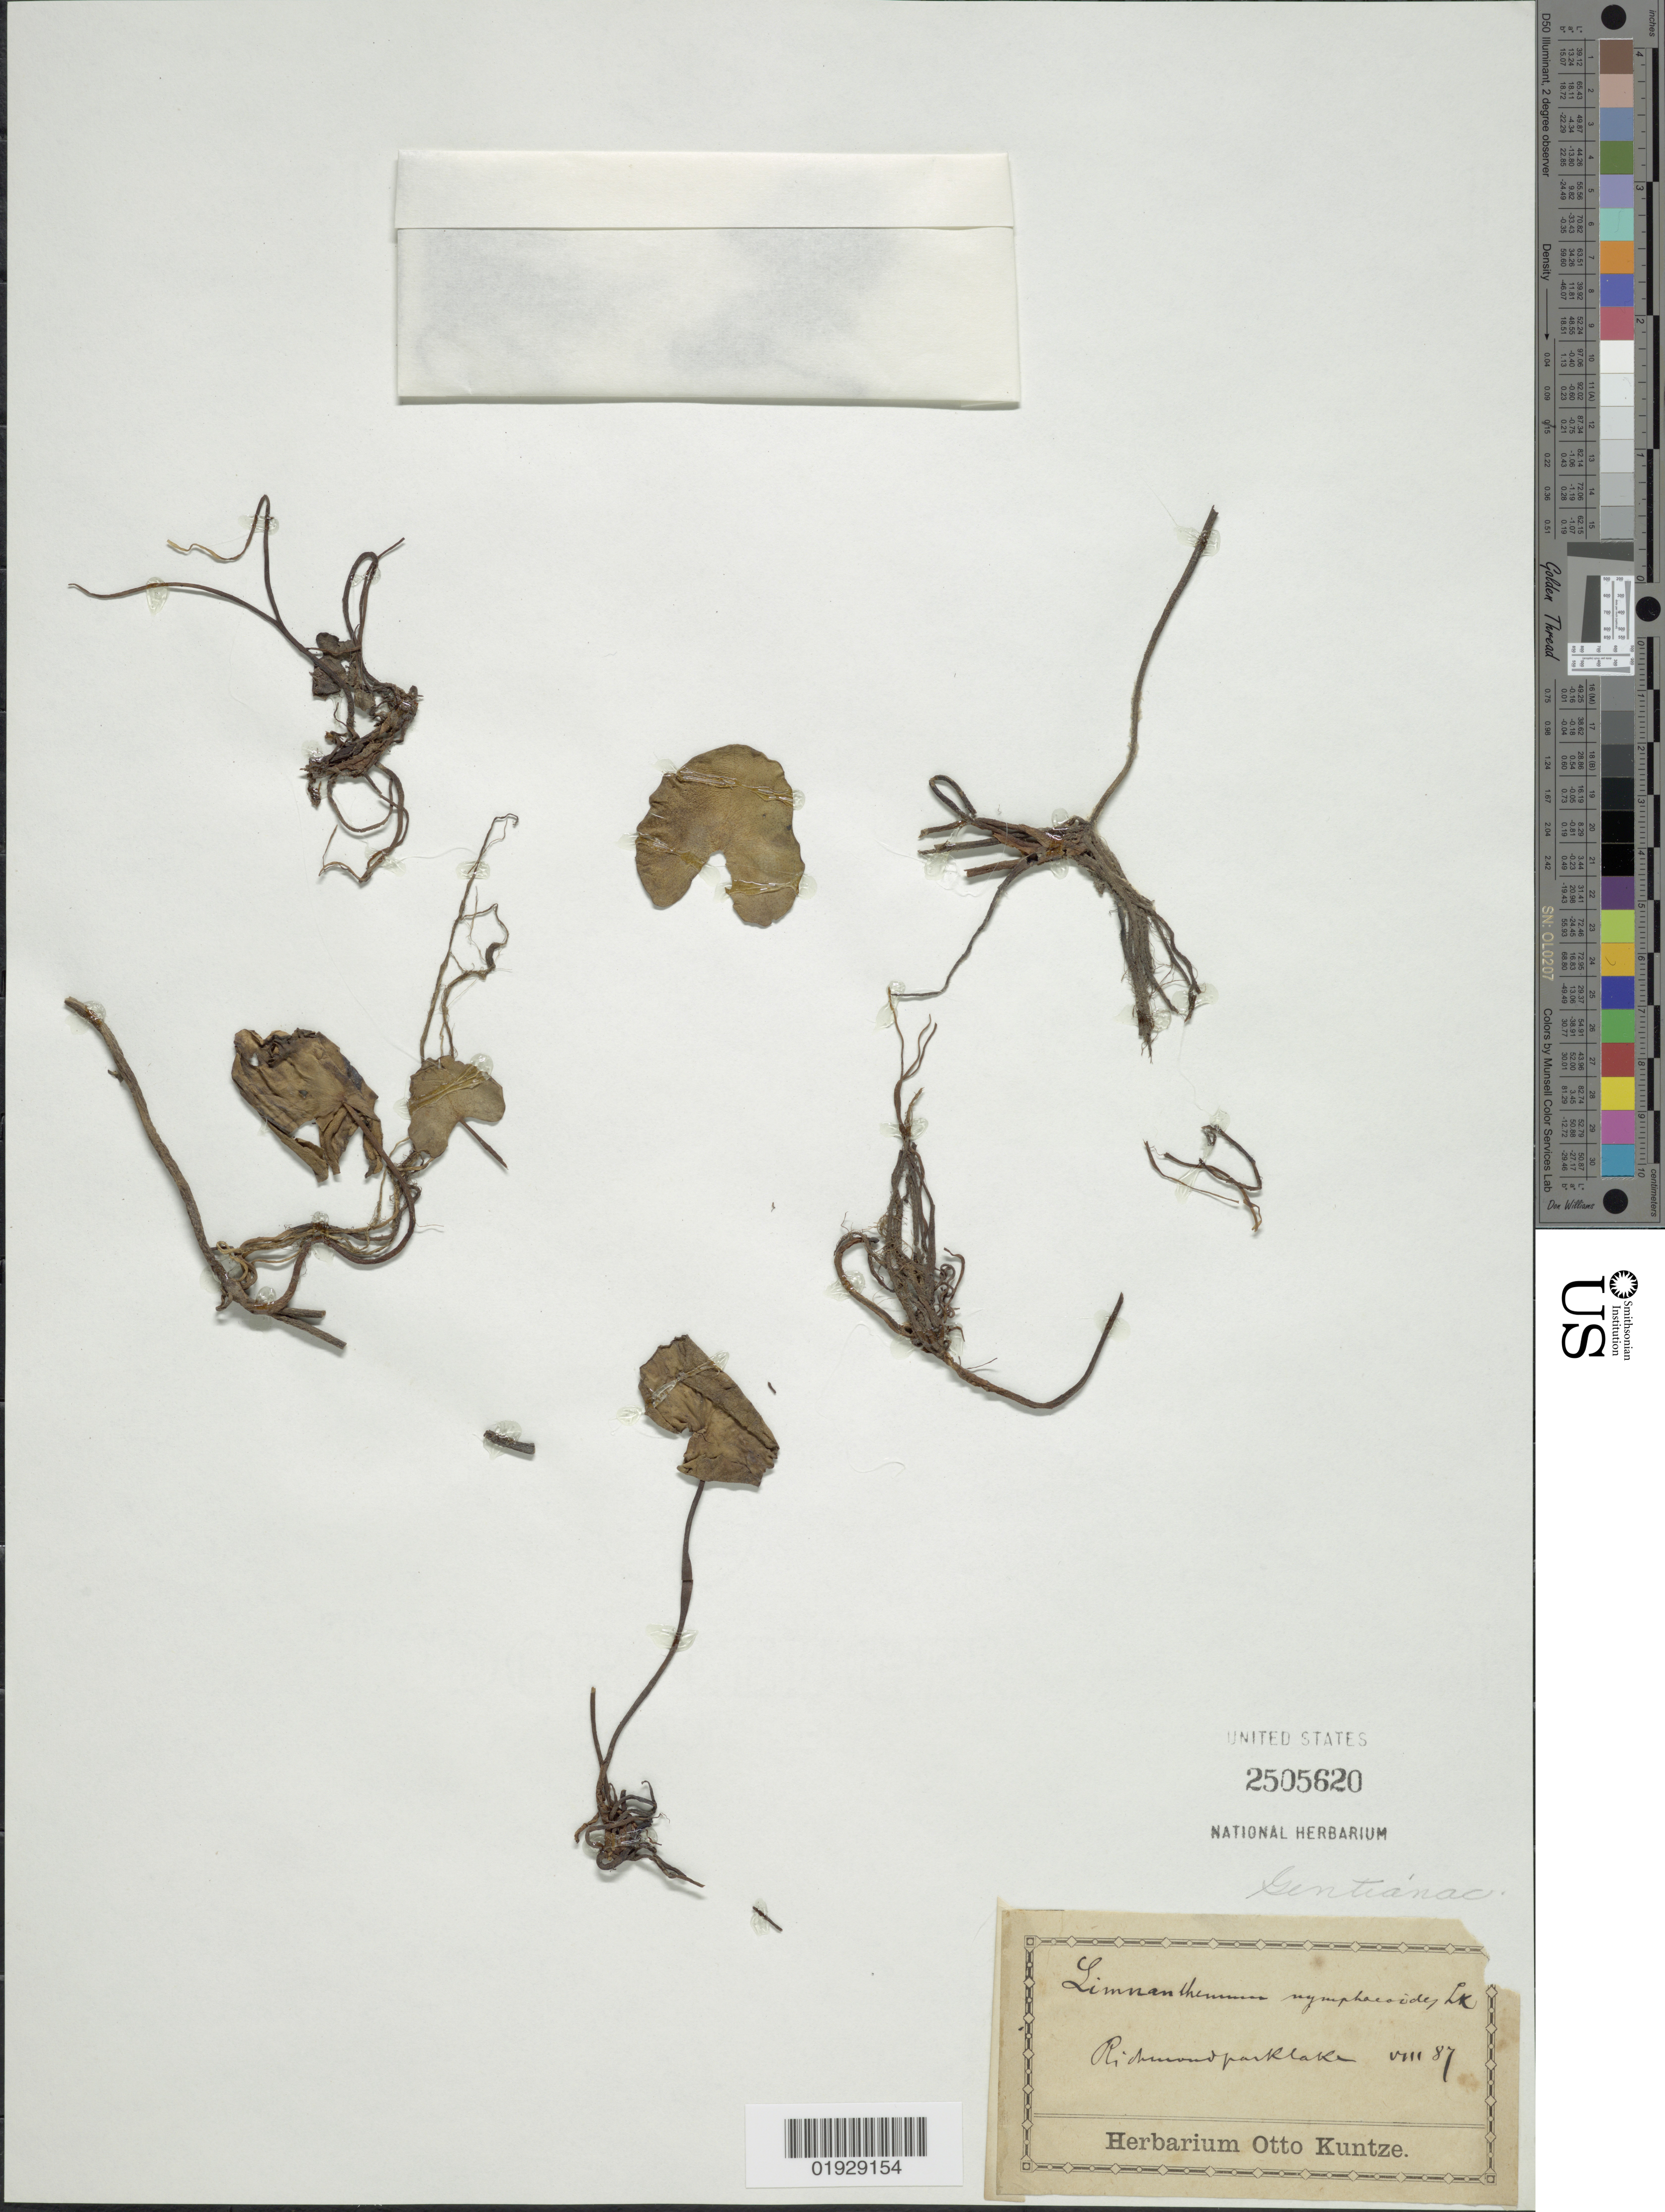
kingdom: Plantae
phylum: Tracheophyta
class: Magnoliopsida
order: Asterales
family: Menyanthaceae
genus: Nymphoides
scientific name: Nymphoides nymphaeoides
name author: (L.) Britton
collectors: ex Herb. O. Kuntze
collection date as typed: Transcribed d/m/y: /8/87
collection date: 1887-08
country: United Kingdom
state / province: England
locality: Richmond Park Lake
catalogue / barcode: US 2505620